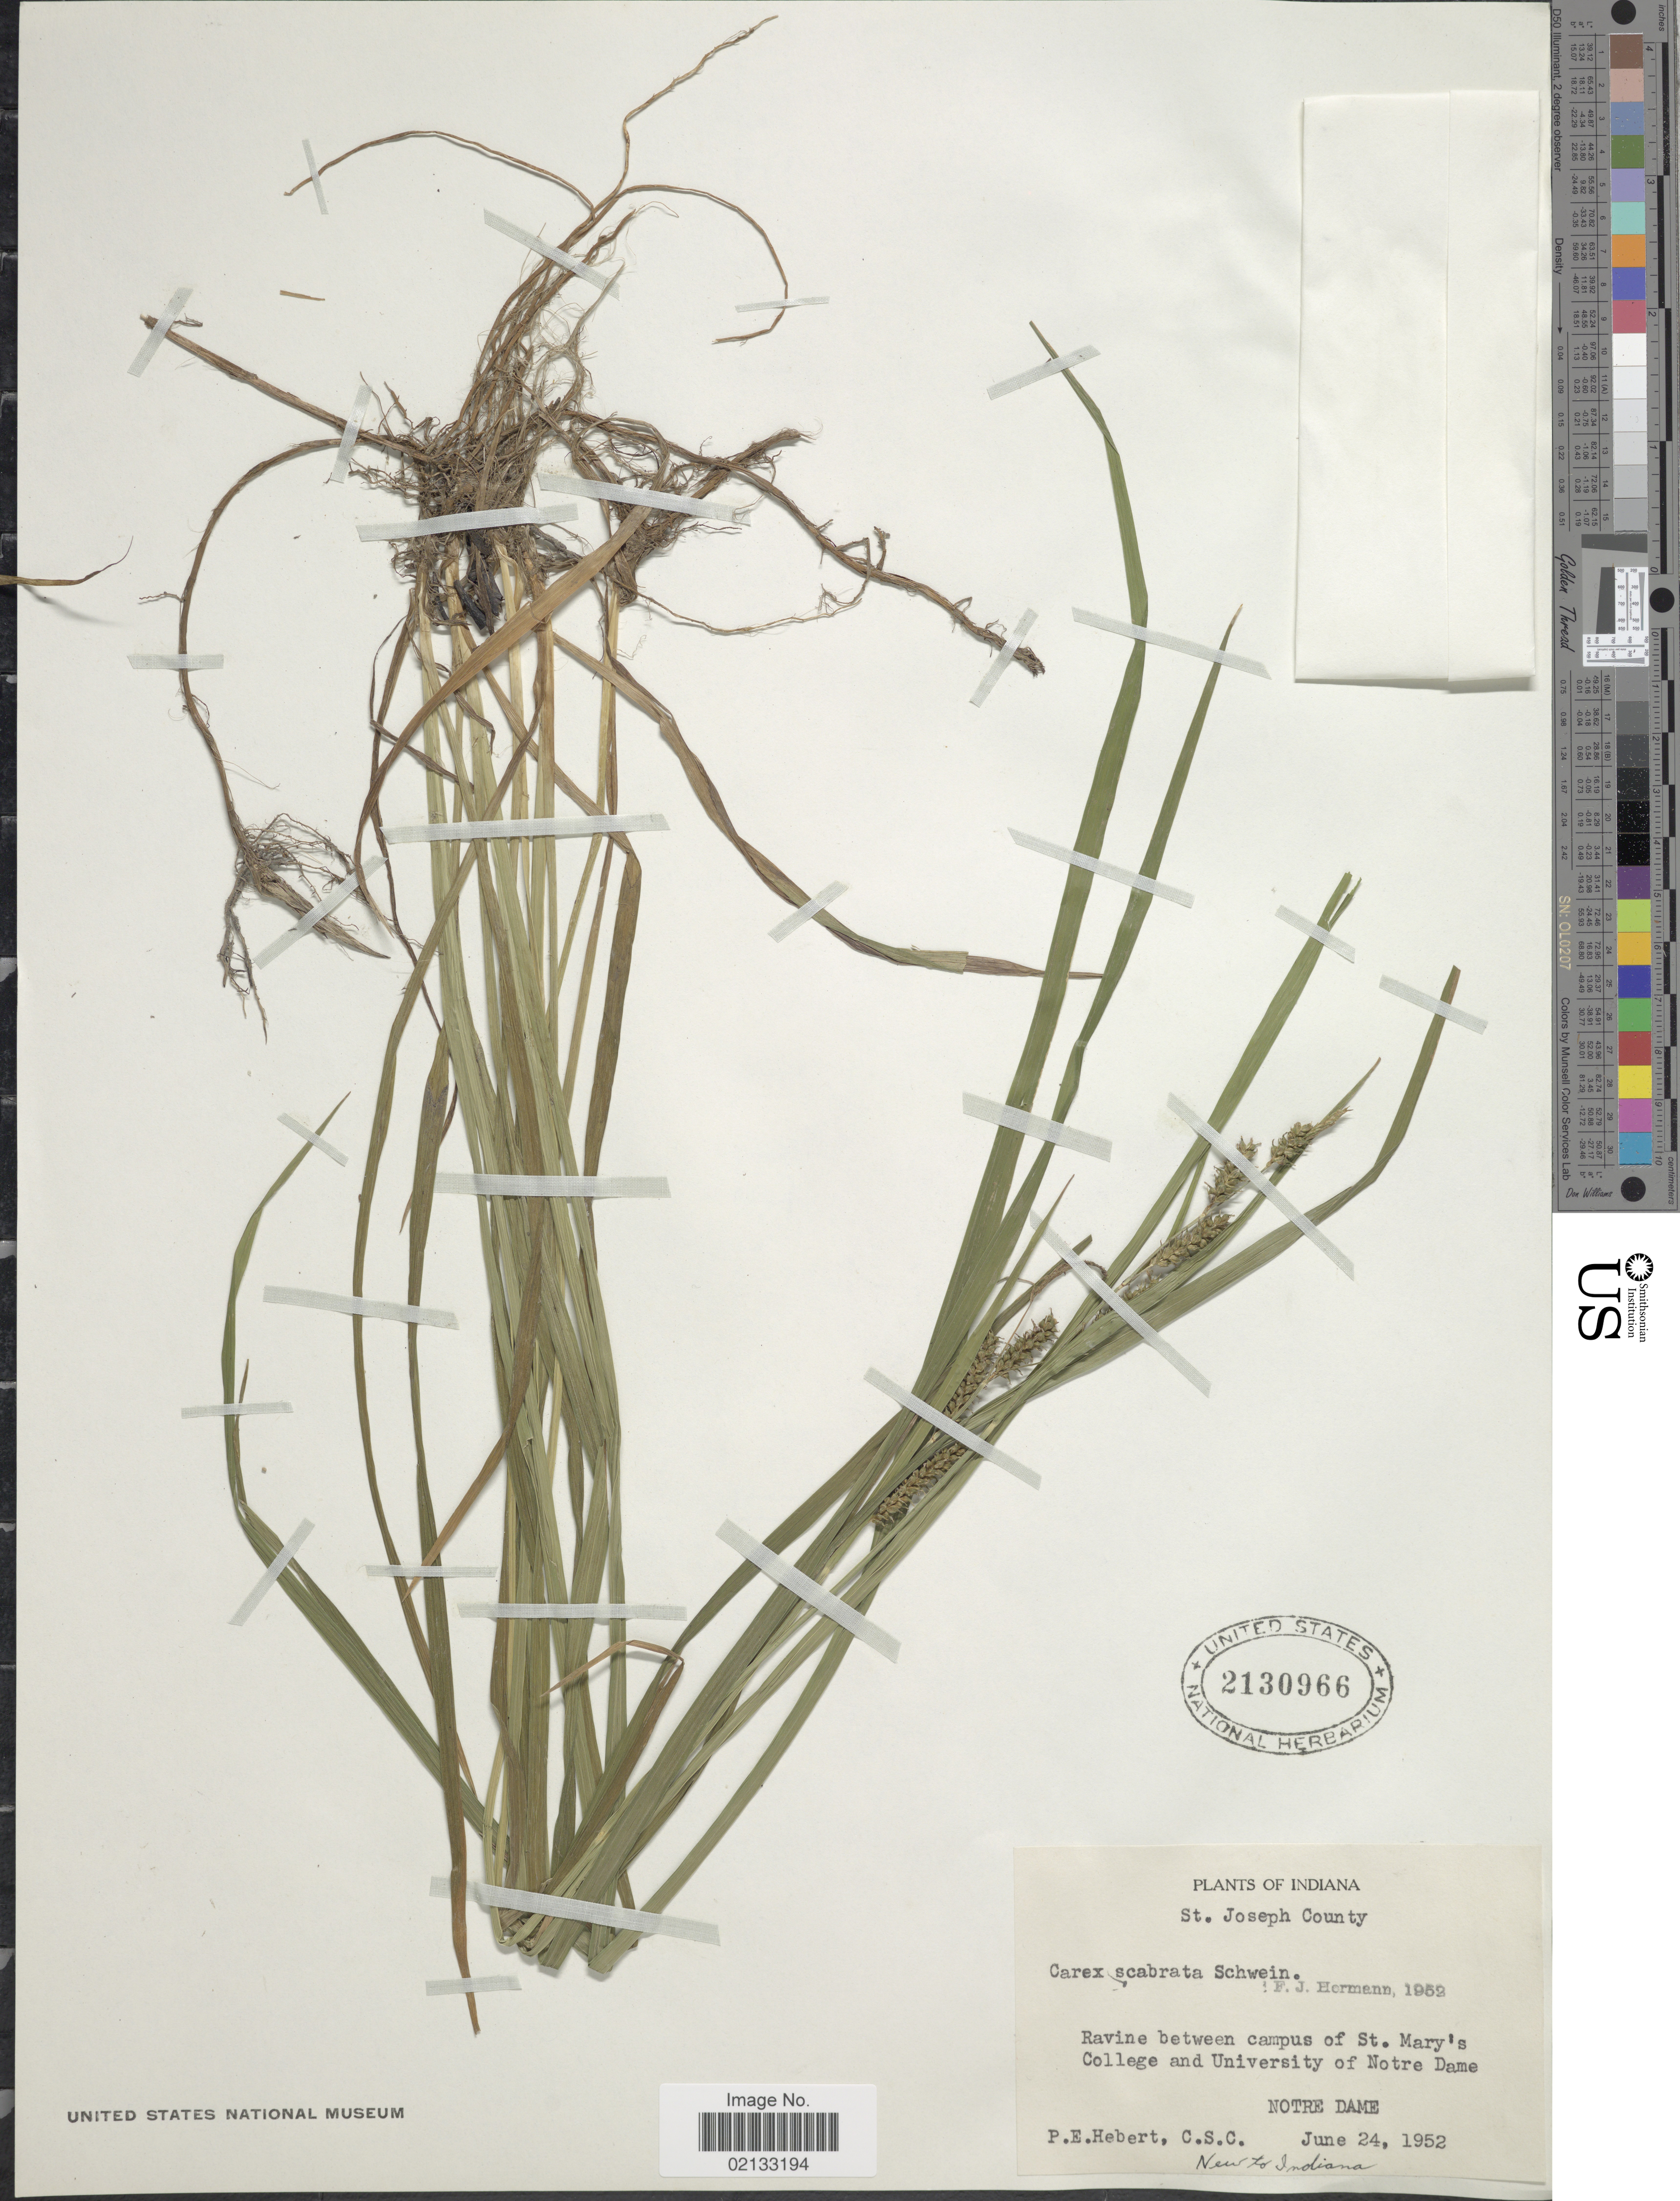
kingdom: Plantae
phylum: Tracheophyta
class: Liliopsida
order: Poales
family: Cyperaceae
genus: Carex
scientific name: Carex scabrata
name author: Schwein.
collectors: P. Hebert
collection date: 1952-06-24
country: United States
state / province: Indiana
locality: St. Joseph County. Ravine between campus of St. Mary's College and University of Notre Dame. Notre Dame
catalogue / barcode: US 2130966